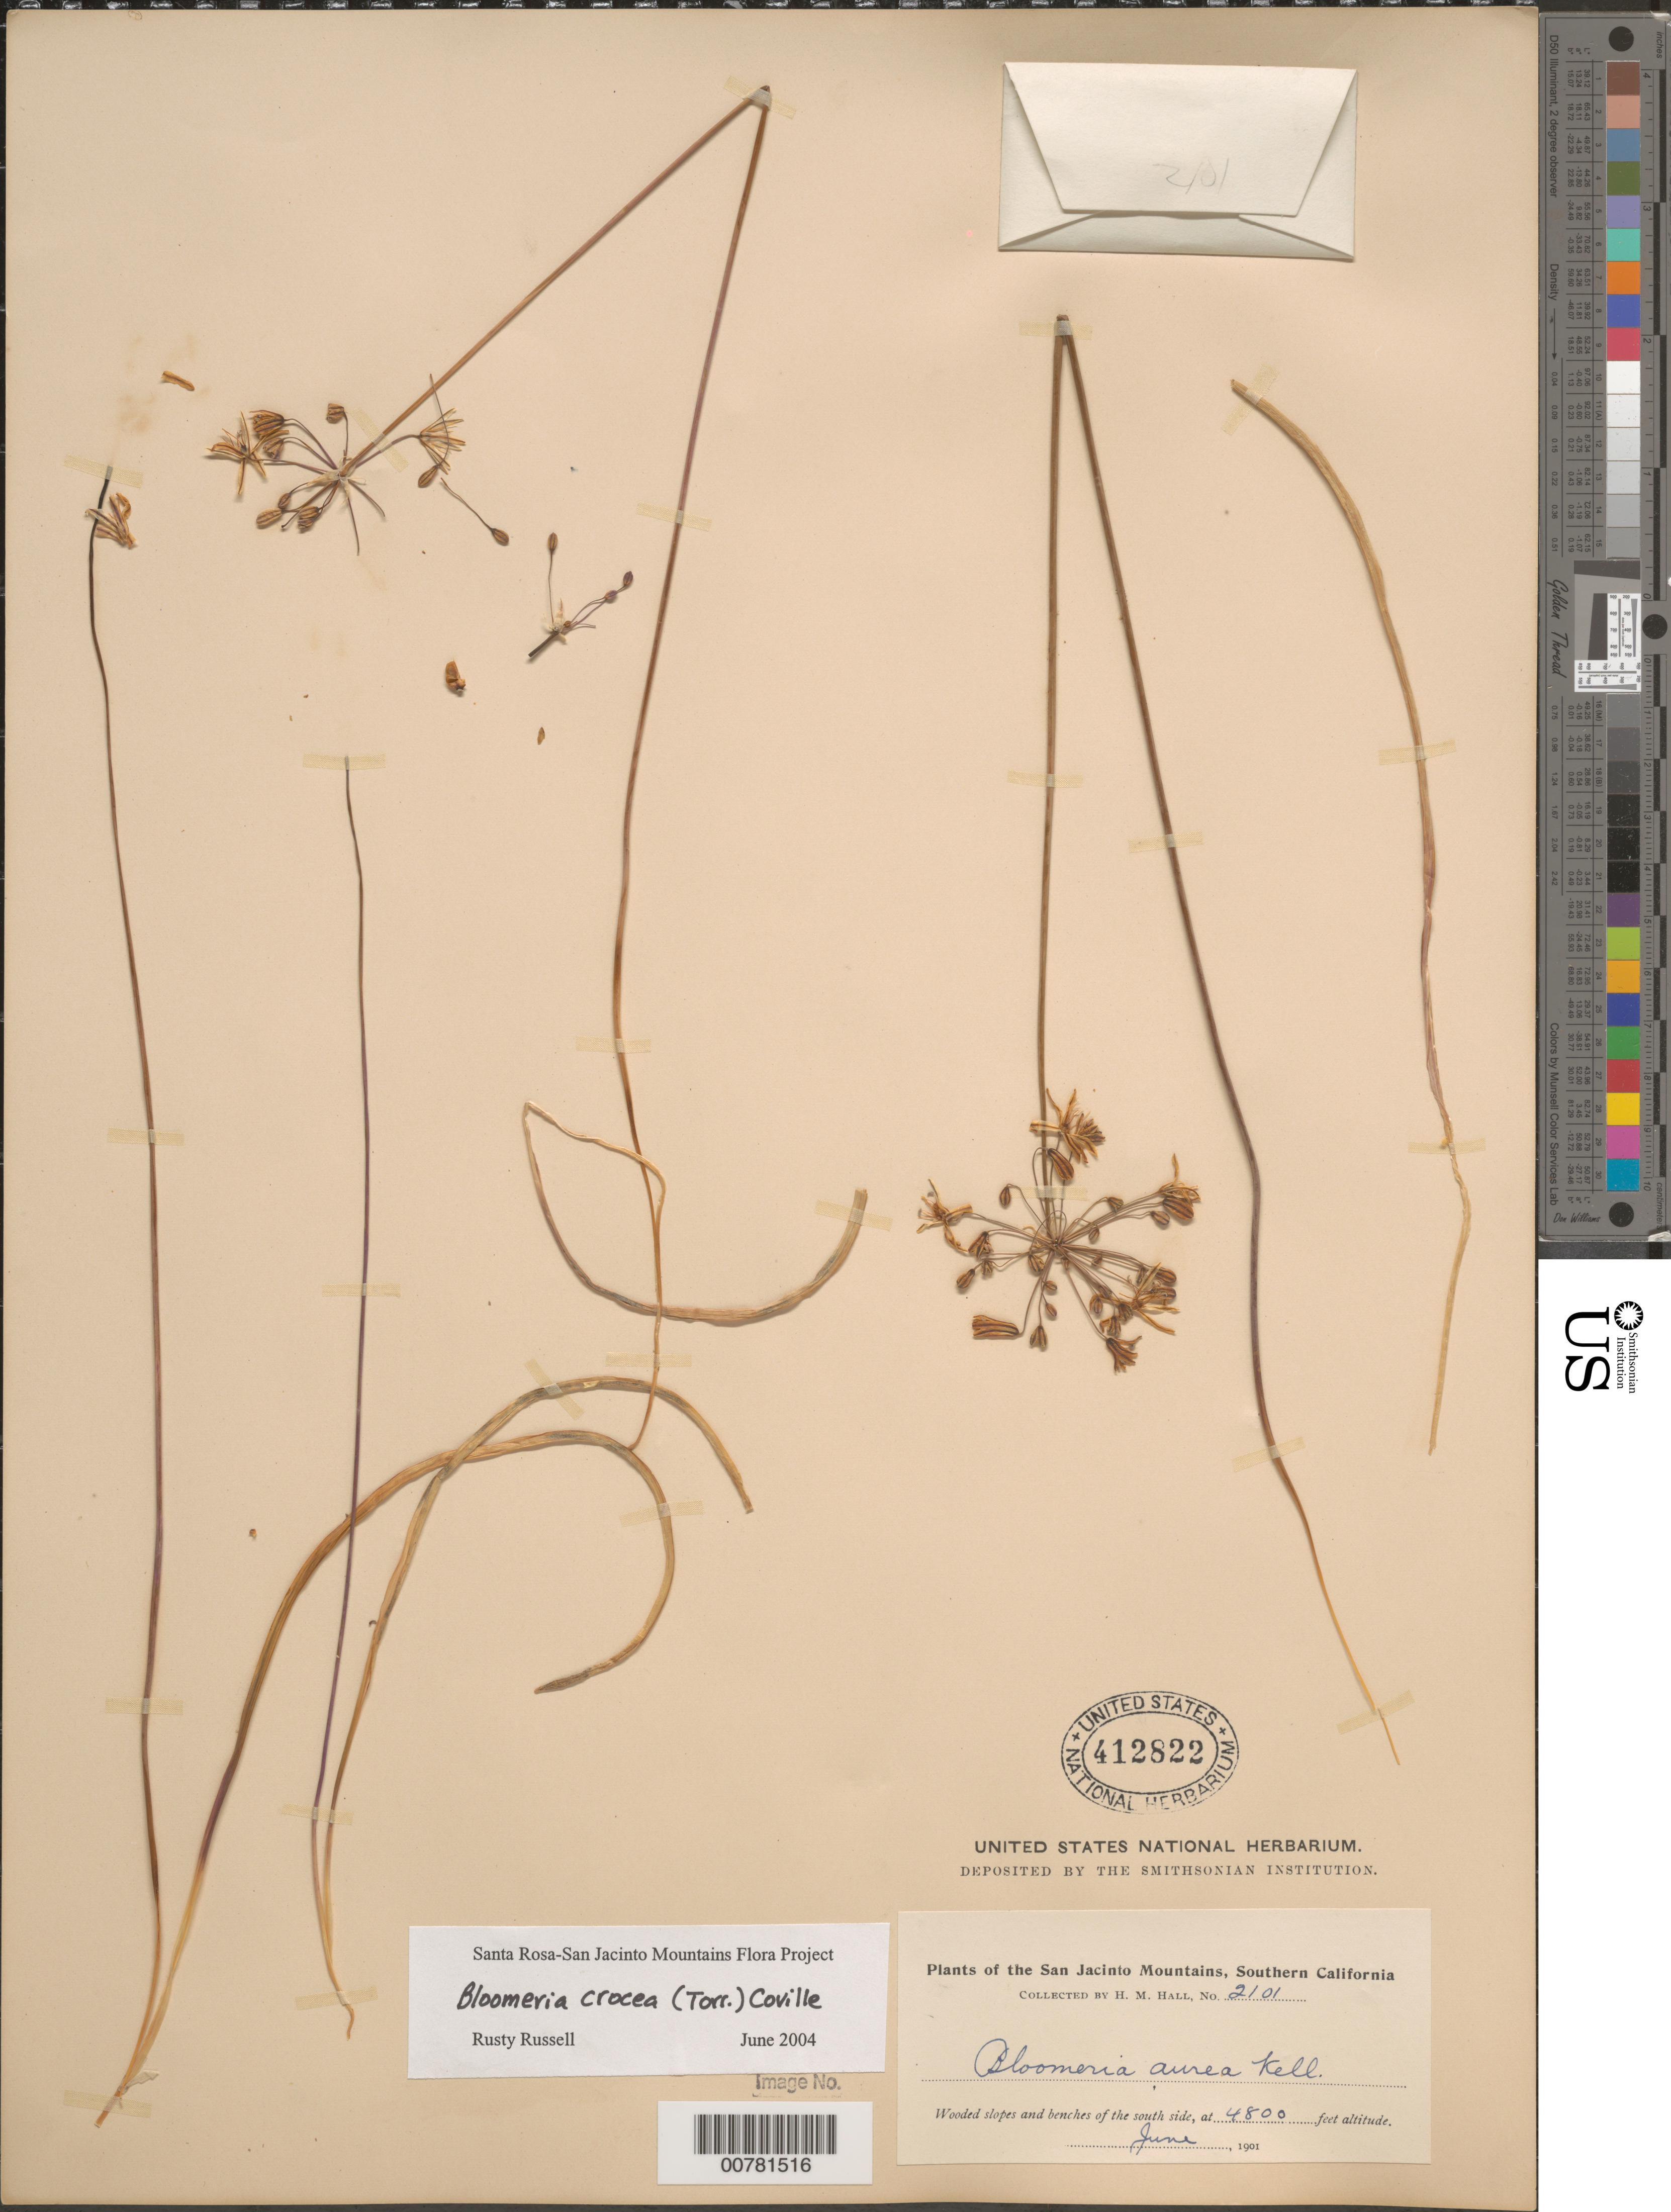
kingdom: Plantae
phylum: Tracheophyta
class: Liliopsida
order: Asparagales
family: Asparagaceae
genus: Bloomeria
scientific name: Bloomeria crocea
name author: (Torr.) Coville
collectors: H. M. Hall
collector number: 2101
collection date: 1901-06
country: United States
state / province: California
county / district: Riverside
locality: The San Jacinto Mountains, Southern California. Wooded slopes and benches of the south side.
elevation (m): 1463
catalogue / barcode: US 412822